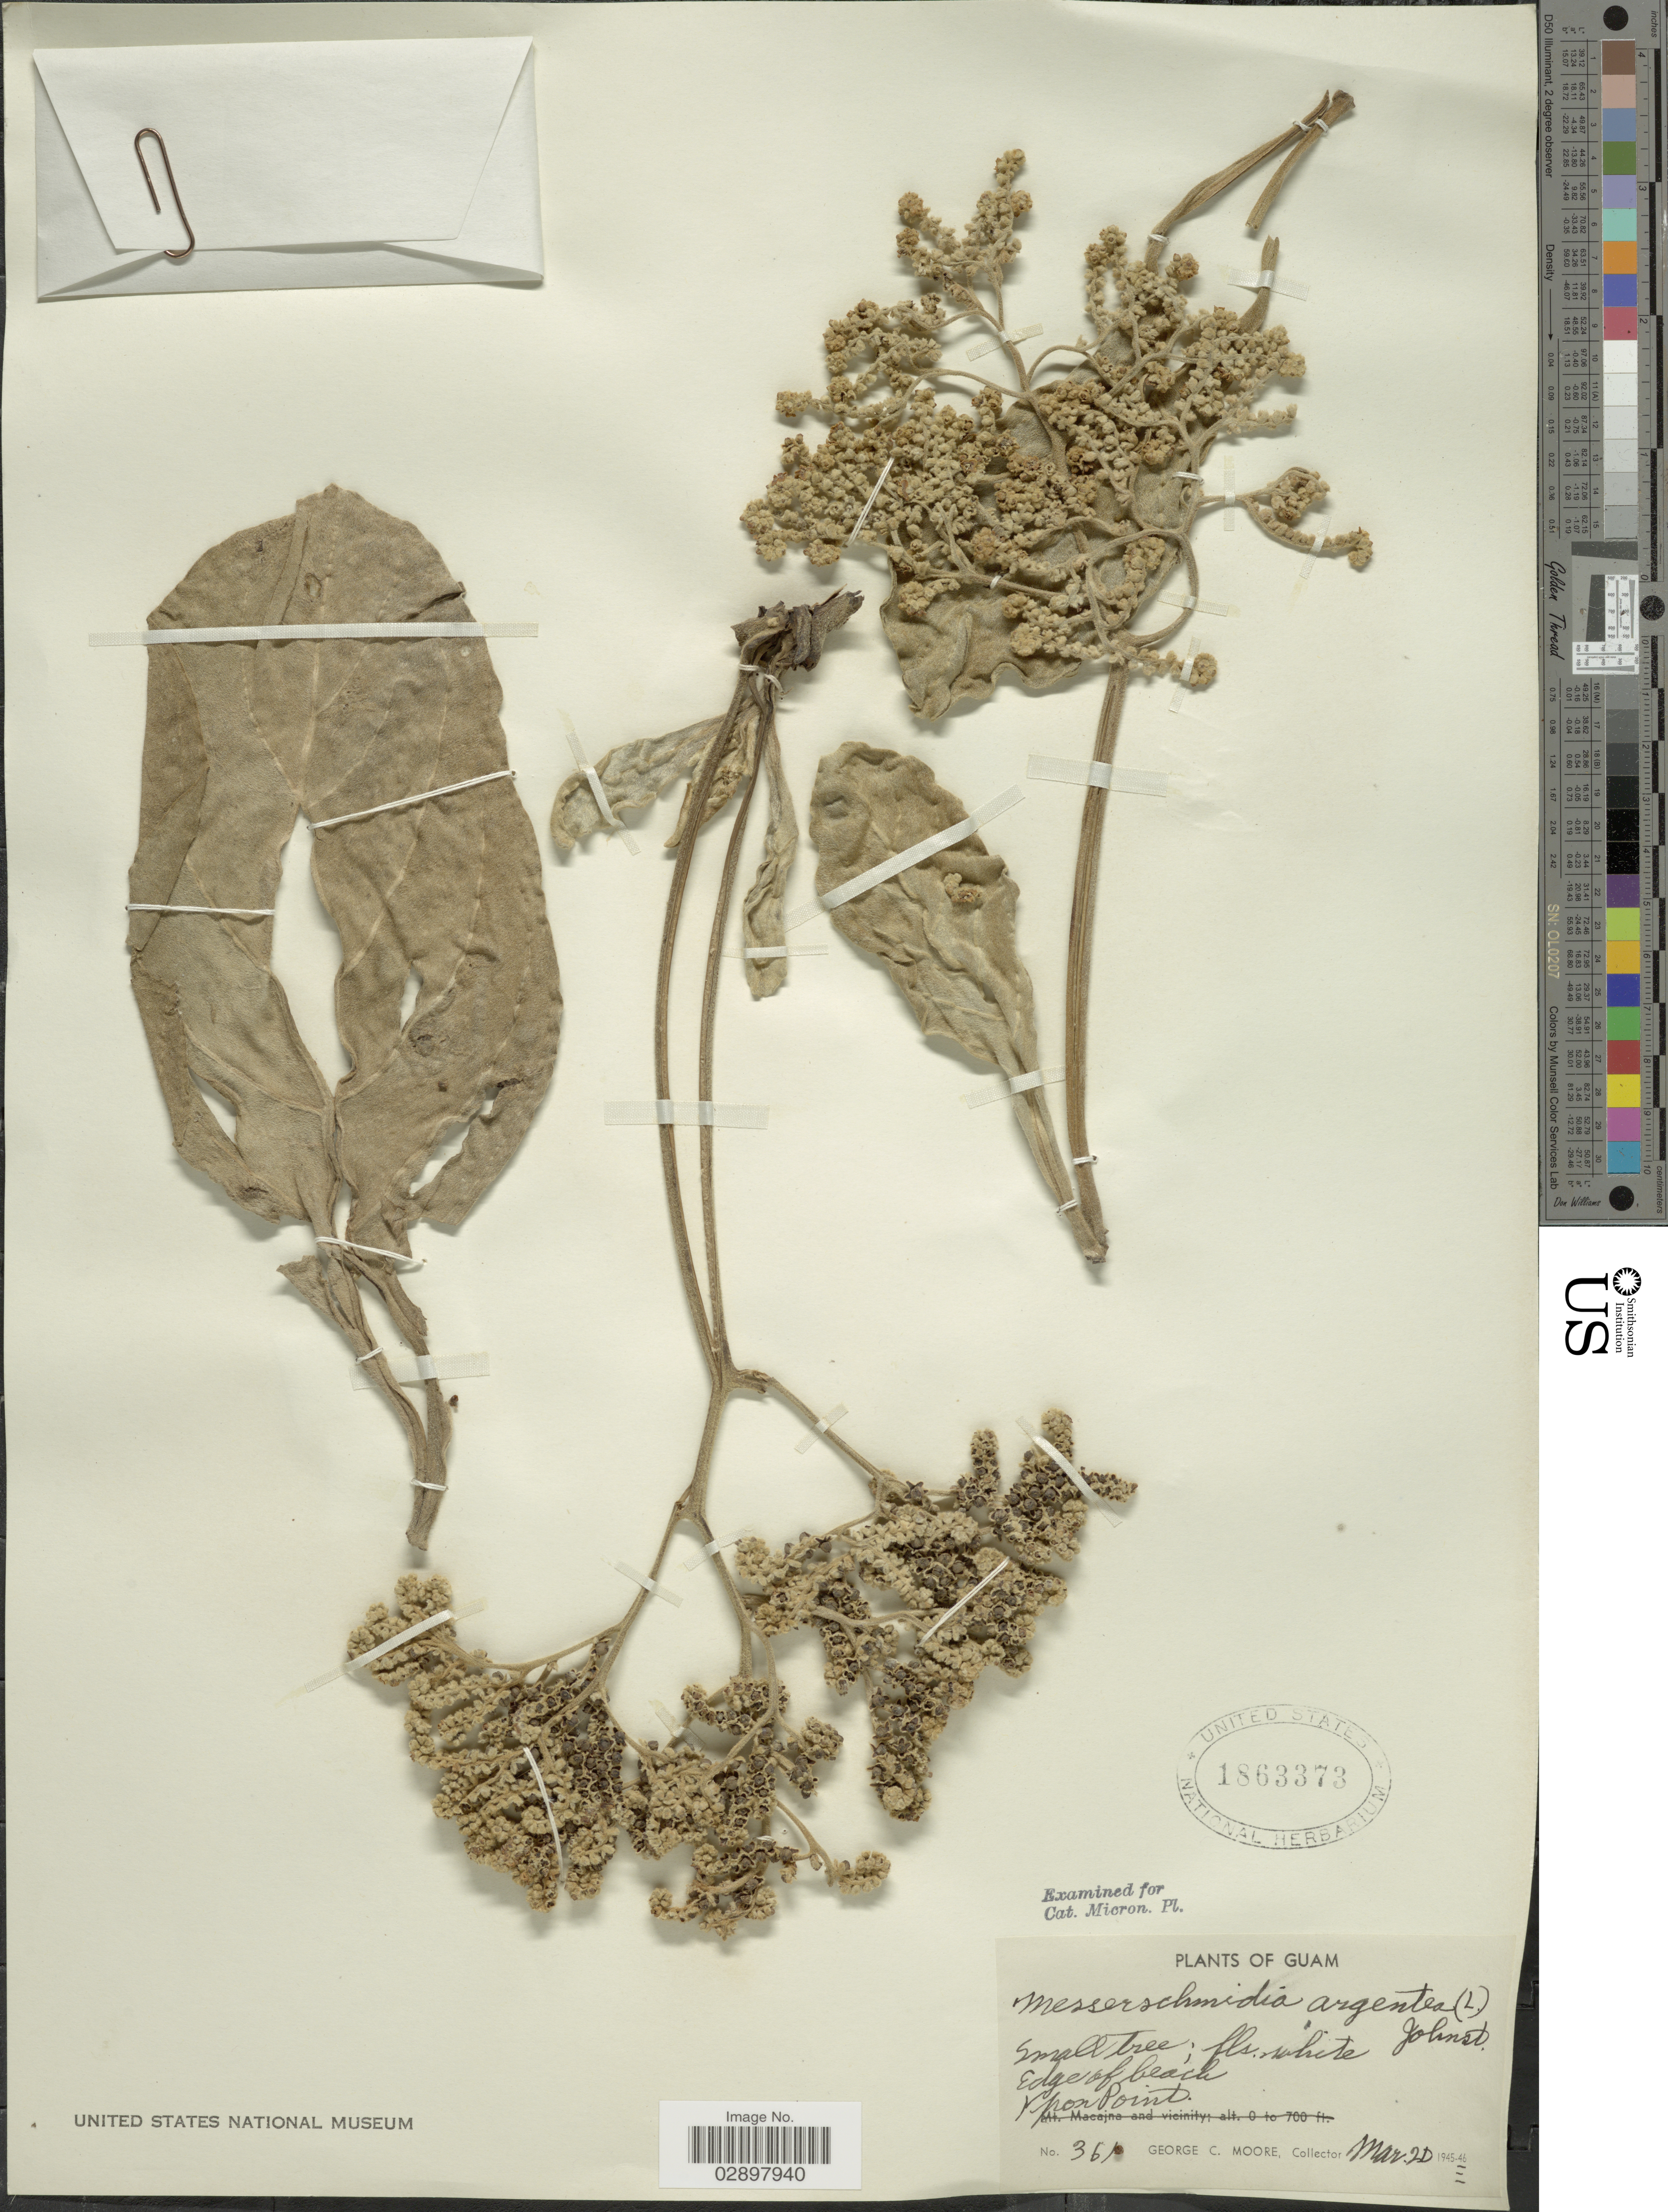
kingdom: Plantae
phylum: Tracheophyta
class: Magnoliopsida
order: Boraginales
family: Heliotropiaceae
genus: Heliotropium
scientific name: Heliotropium arboreum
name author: (Blanco) Mabberley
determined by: Wagner, W. L., (BOT), Smithsonian Institution - National Museum of Natural History (UNITED STATES)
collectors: G. C. Moore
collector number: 361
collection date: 1946-03-20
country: Guam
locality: Edge of beach, Ypon [interpreted] Point.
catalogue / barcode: US 1863373